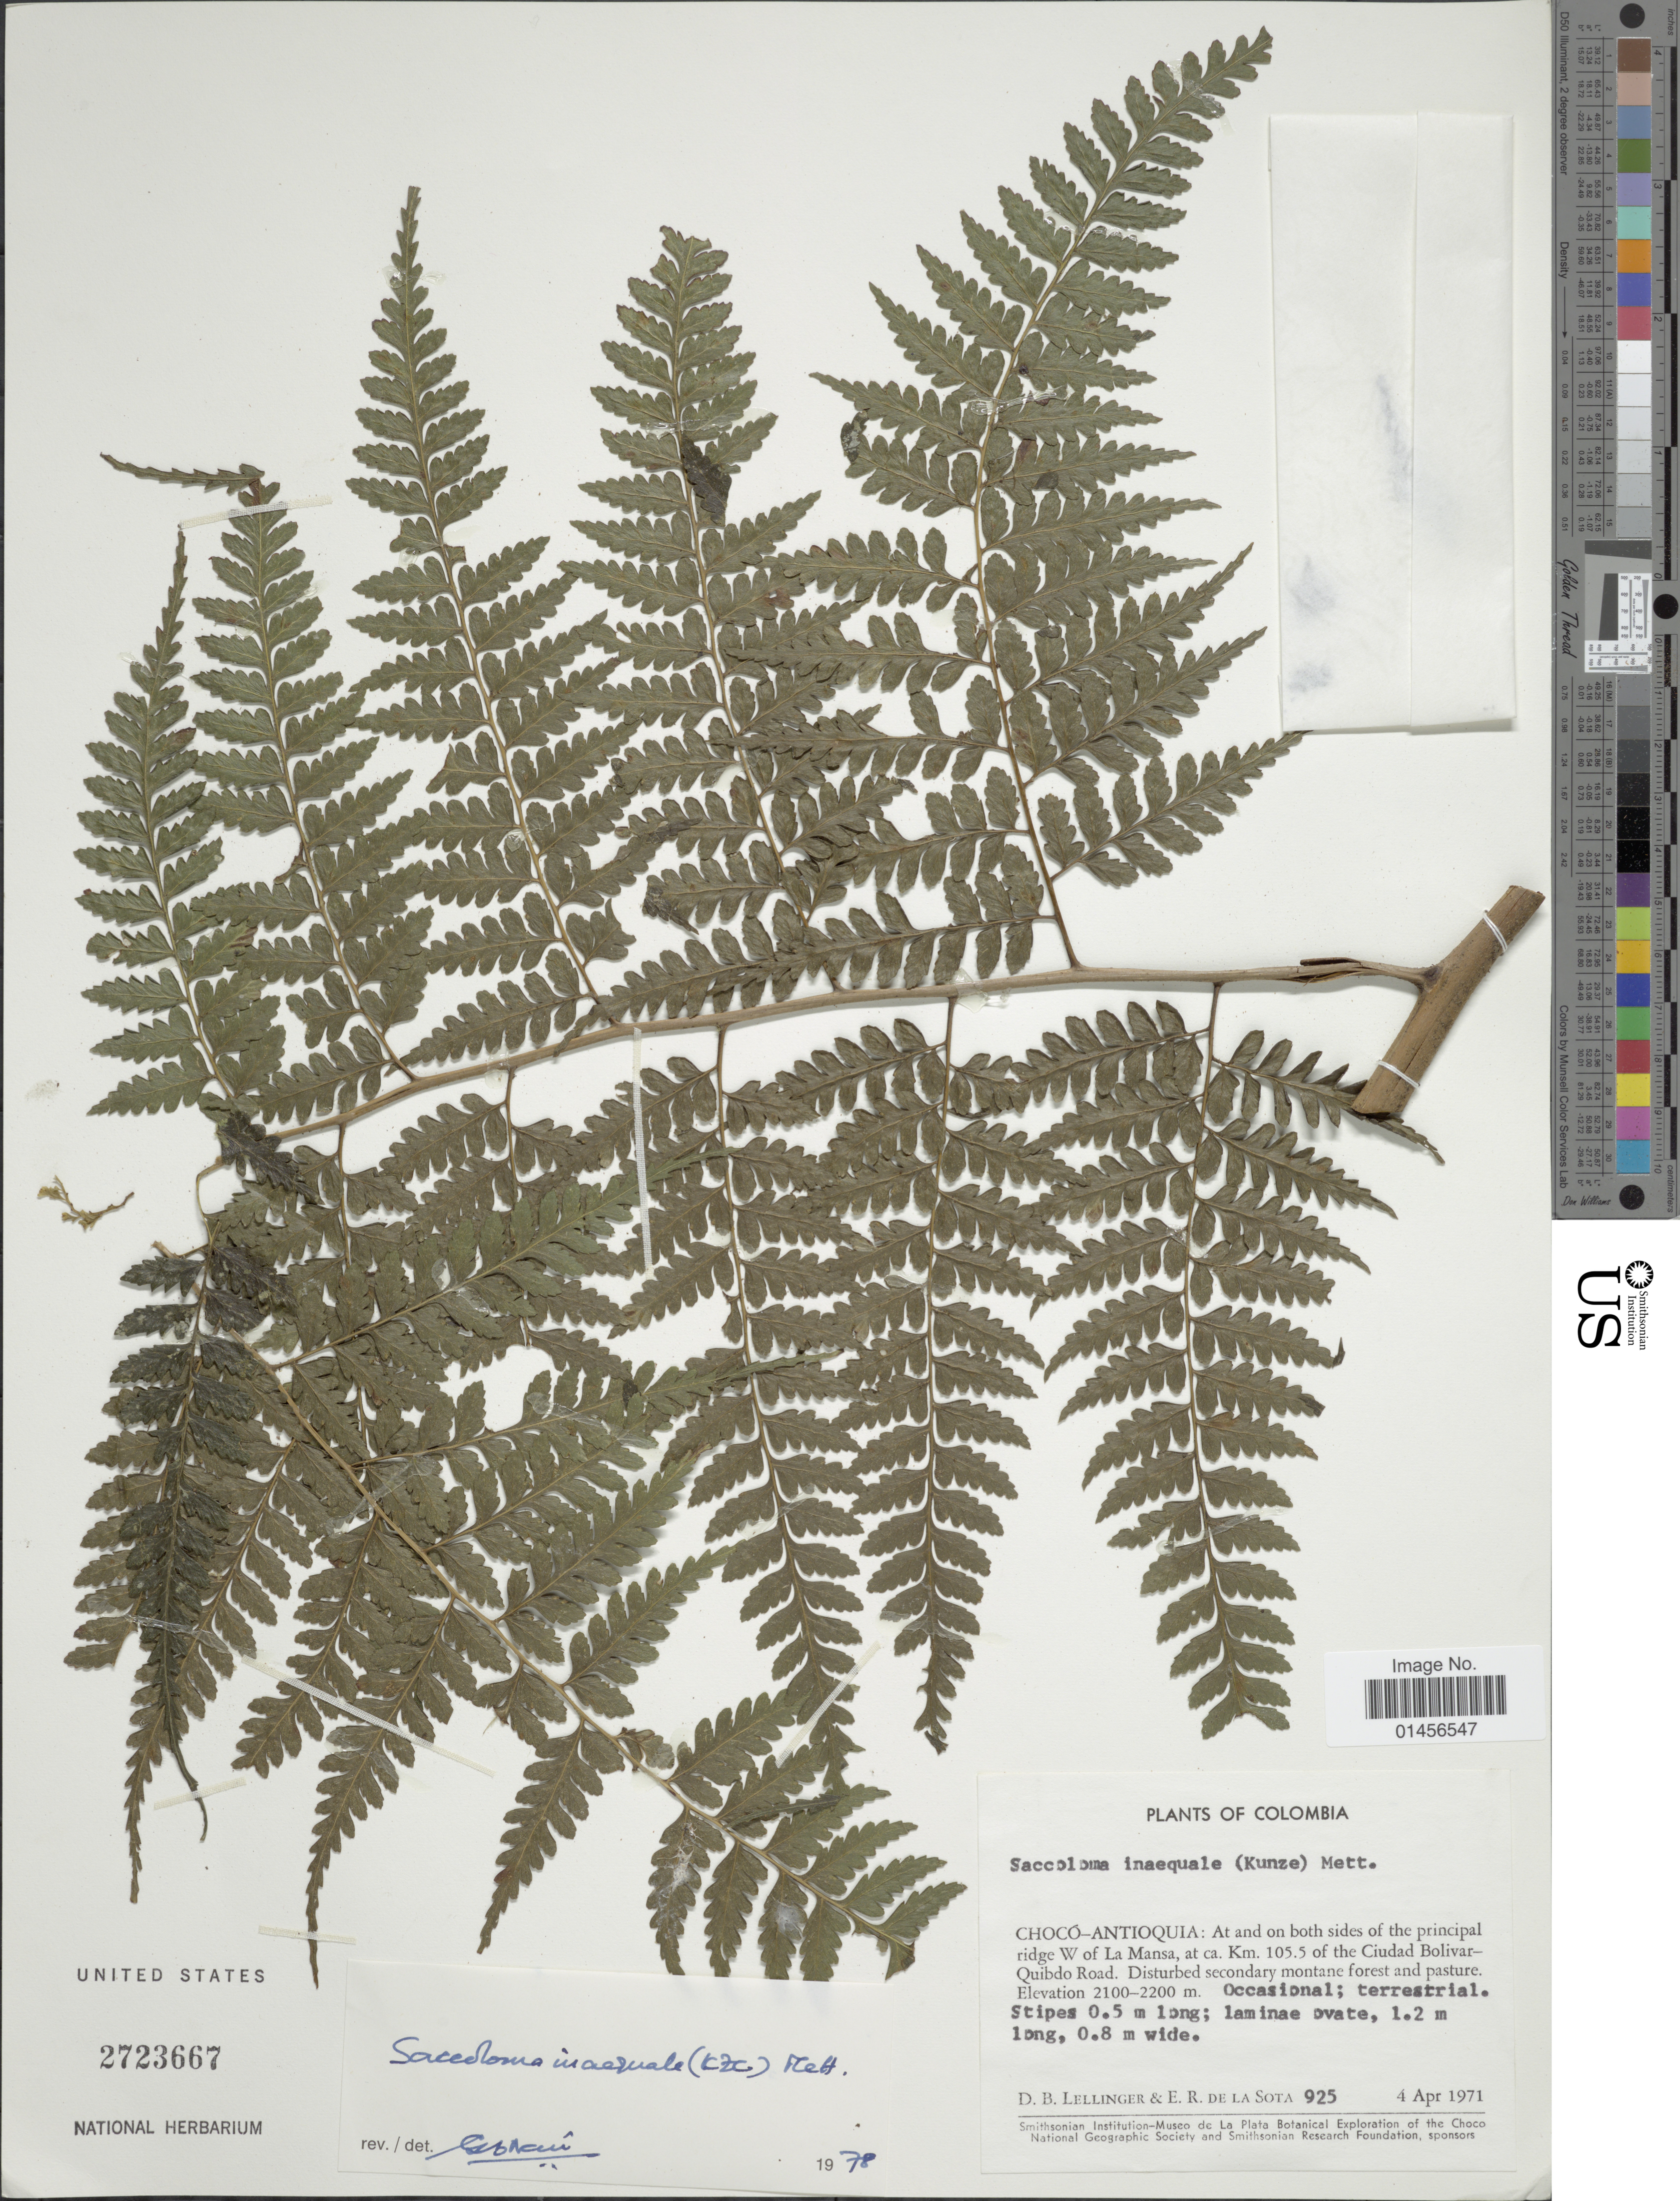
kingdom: Plantae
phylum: Tracheophyta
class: Polypodiopsida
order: Polypodiales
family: Saccolomataceae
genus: Saccoloma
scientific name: Saccoloma inaequale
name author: (Kunze) Mett.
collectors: D. B. Lellinger & E. R. de la Sota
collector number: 925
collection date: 1971-04-04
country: Colombia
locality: Chocó-Antioquia: at and on both sides of the principal ridge W of La Mansa at ca. Km. 105.5 of the Ciudad Bolivar Quibdo Road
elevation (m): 2100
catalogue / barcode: US 2723667